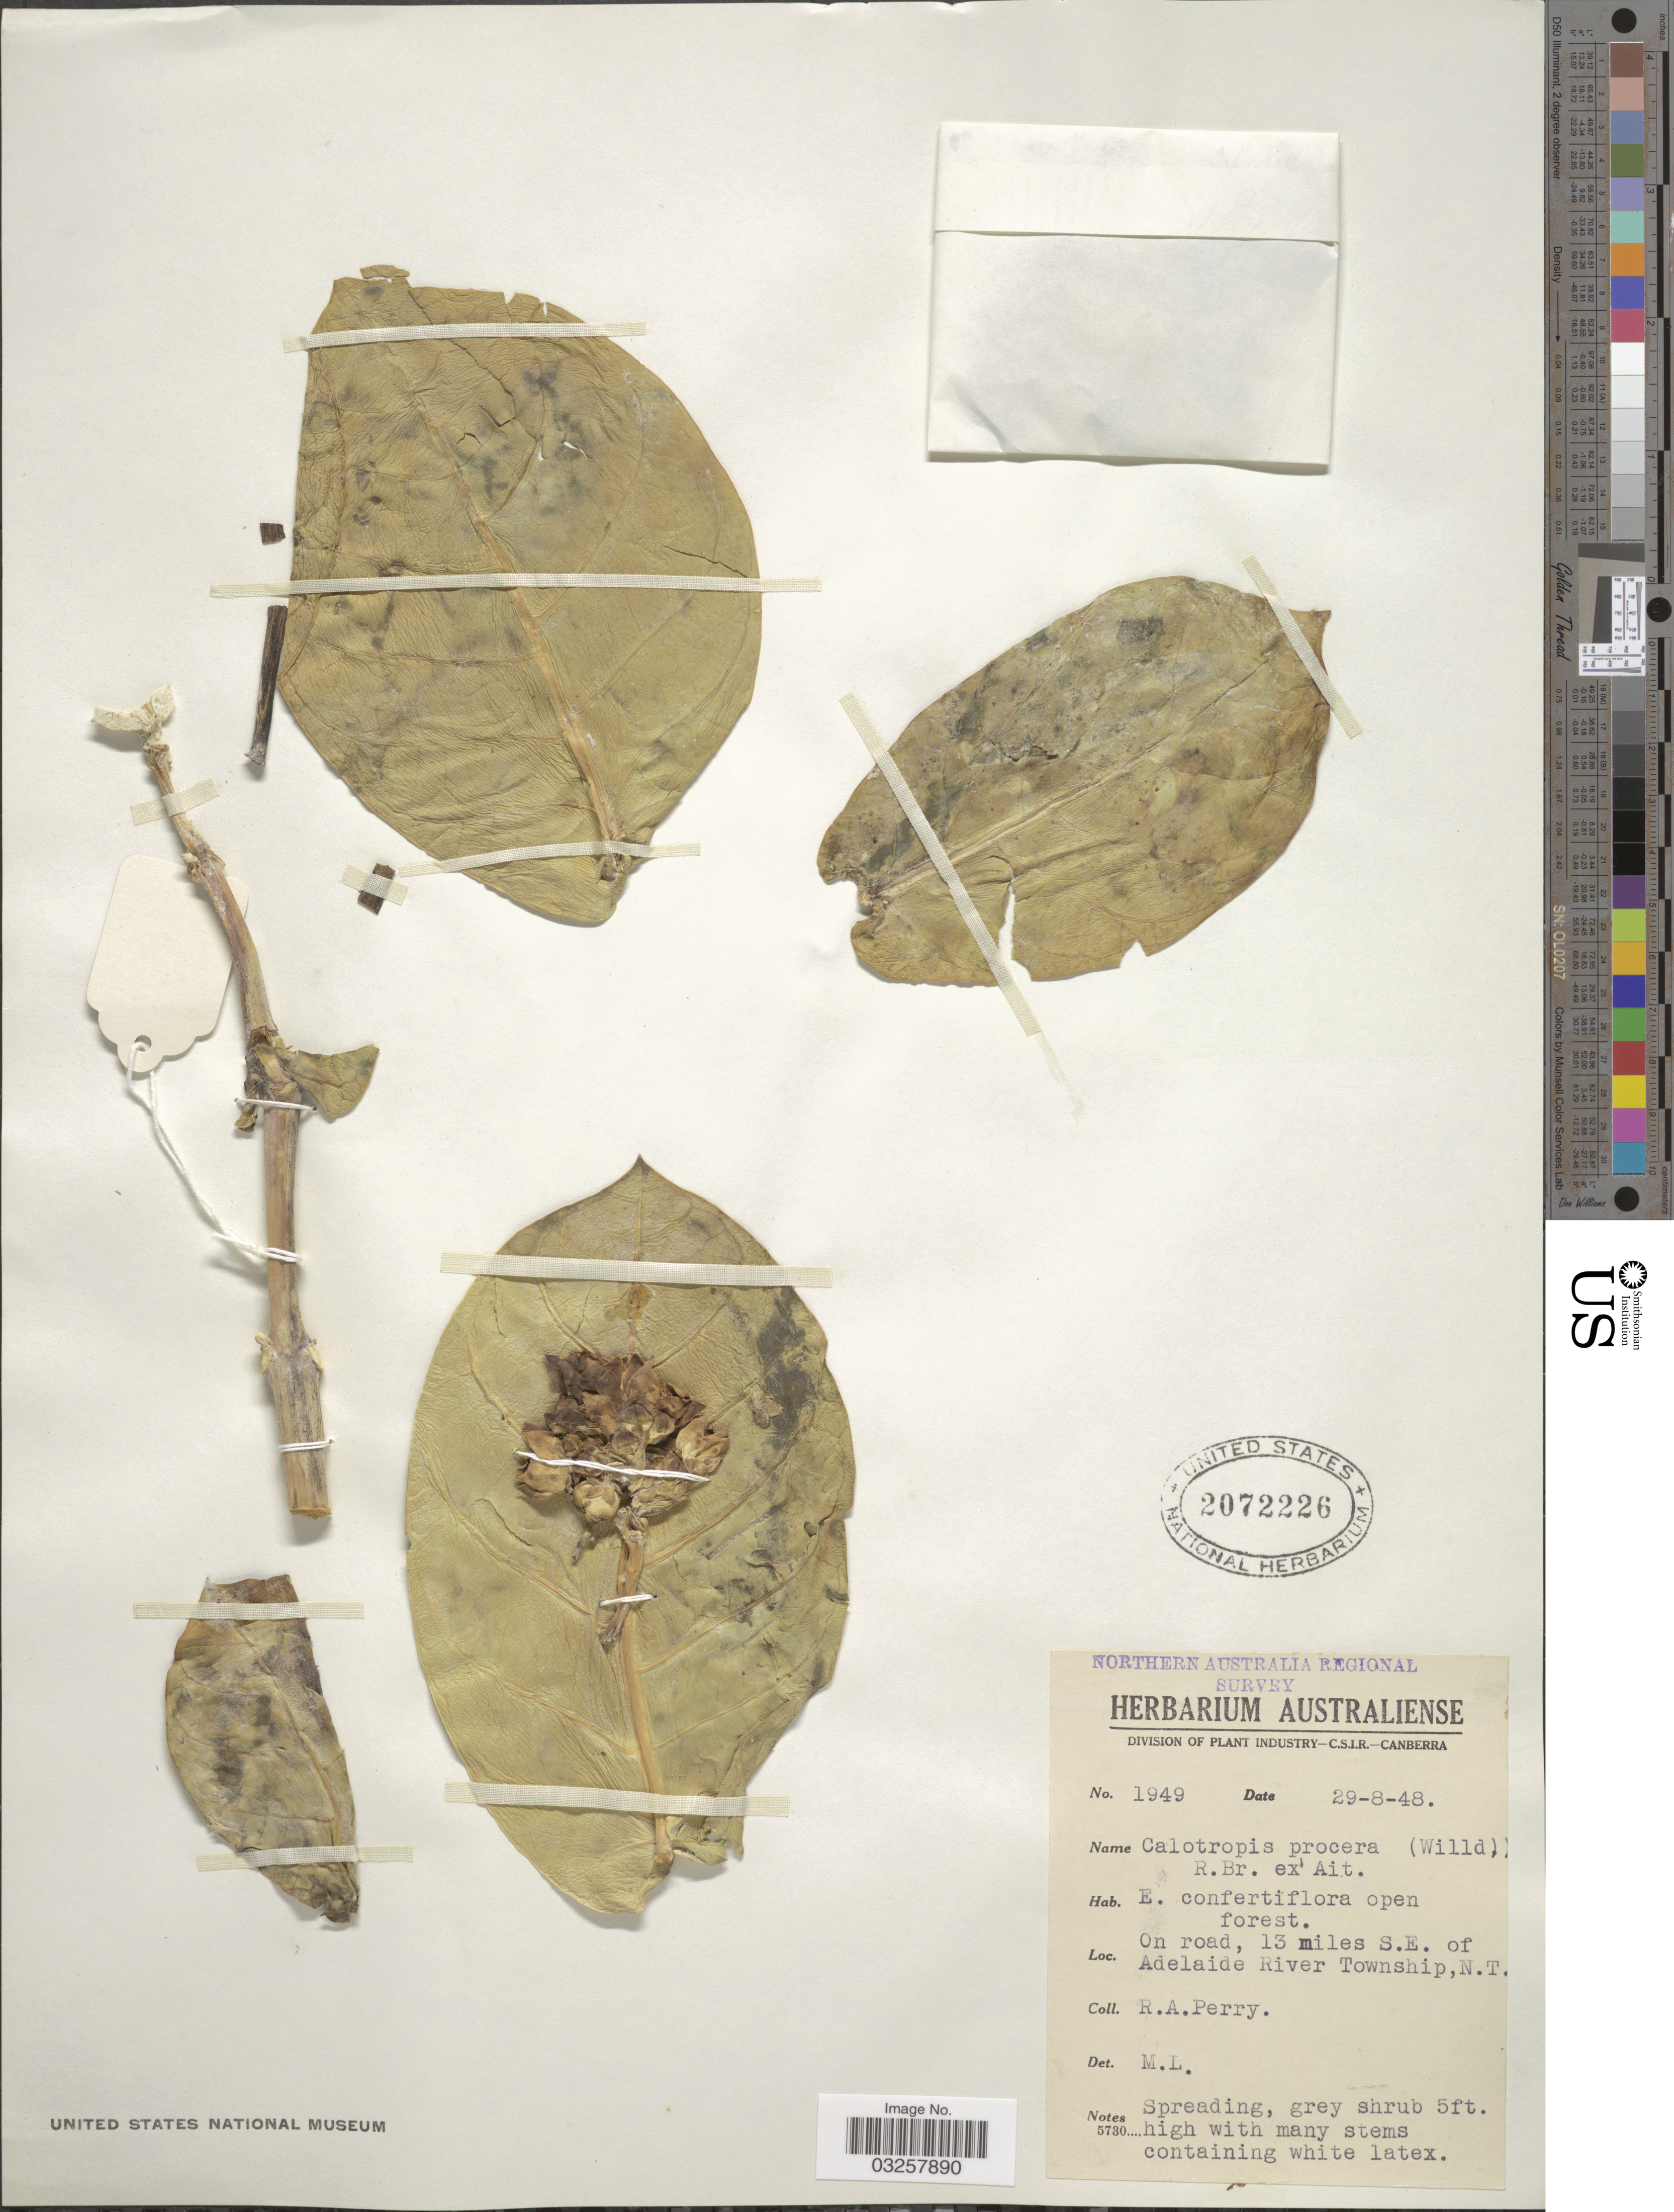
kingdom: Plantae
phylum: Tracheophyta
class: Magnoliopsida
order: Gentianales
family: Apocynaceae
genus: Calotropis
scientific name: Calotropis procera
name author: (Aiton) W.T. Aiton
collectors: Perry, R. A.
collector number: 1949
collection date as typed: Transcribed d/m/y: 29/8/48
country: Australia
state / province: Northern Territory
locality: On road, 13 miles S. E. of Adelaide River Township, N. T.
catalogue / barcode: US 2072226